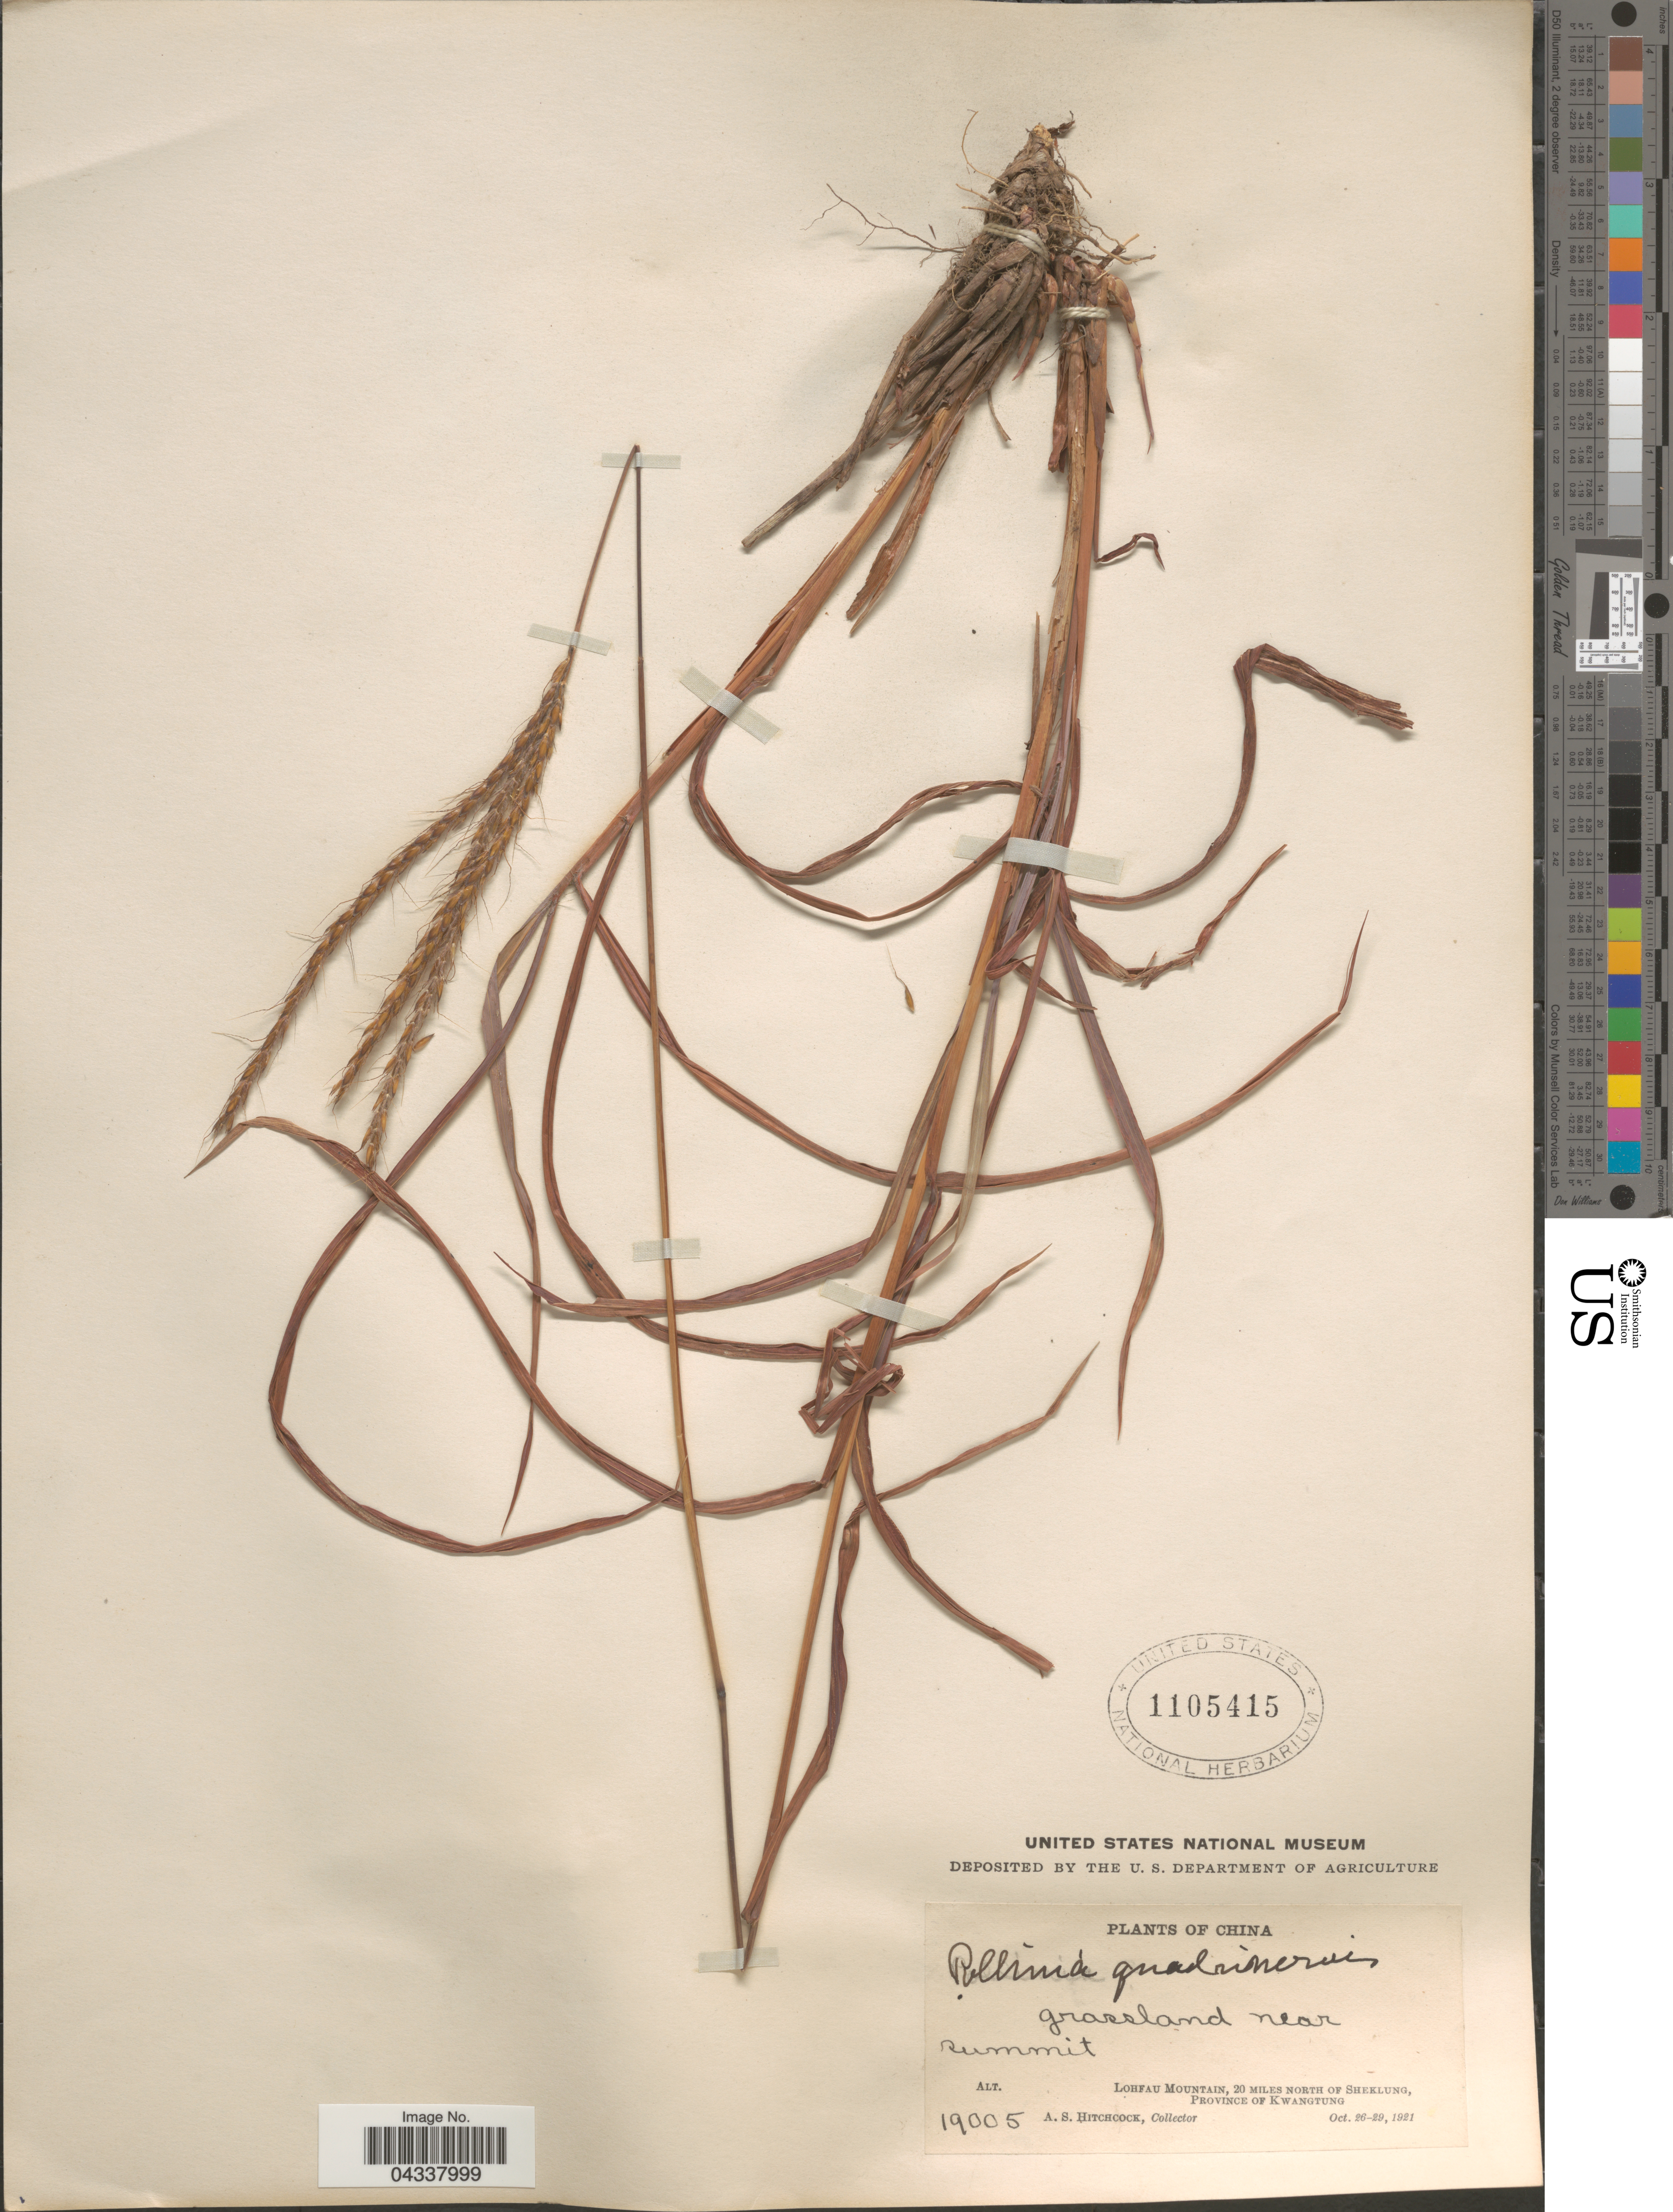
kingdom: Plantae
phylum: Tracheophyta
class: Liliopsida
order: Poales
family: Poaceae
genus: Pseudopogonatherum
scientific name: Pseudopogonatherum quadrinerve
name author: (Hack.) Ohwi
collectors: A. S. Hitchcock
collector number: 19005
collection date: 1921-10-26/1921-10-29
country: China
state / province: Guangdong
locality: Grassland near summit. Lohfau Mountain, 20 miles North of Sheklung, Province of Kwangtung.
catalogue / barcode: US 1105415